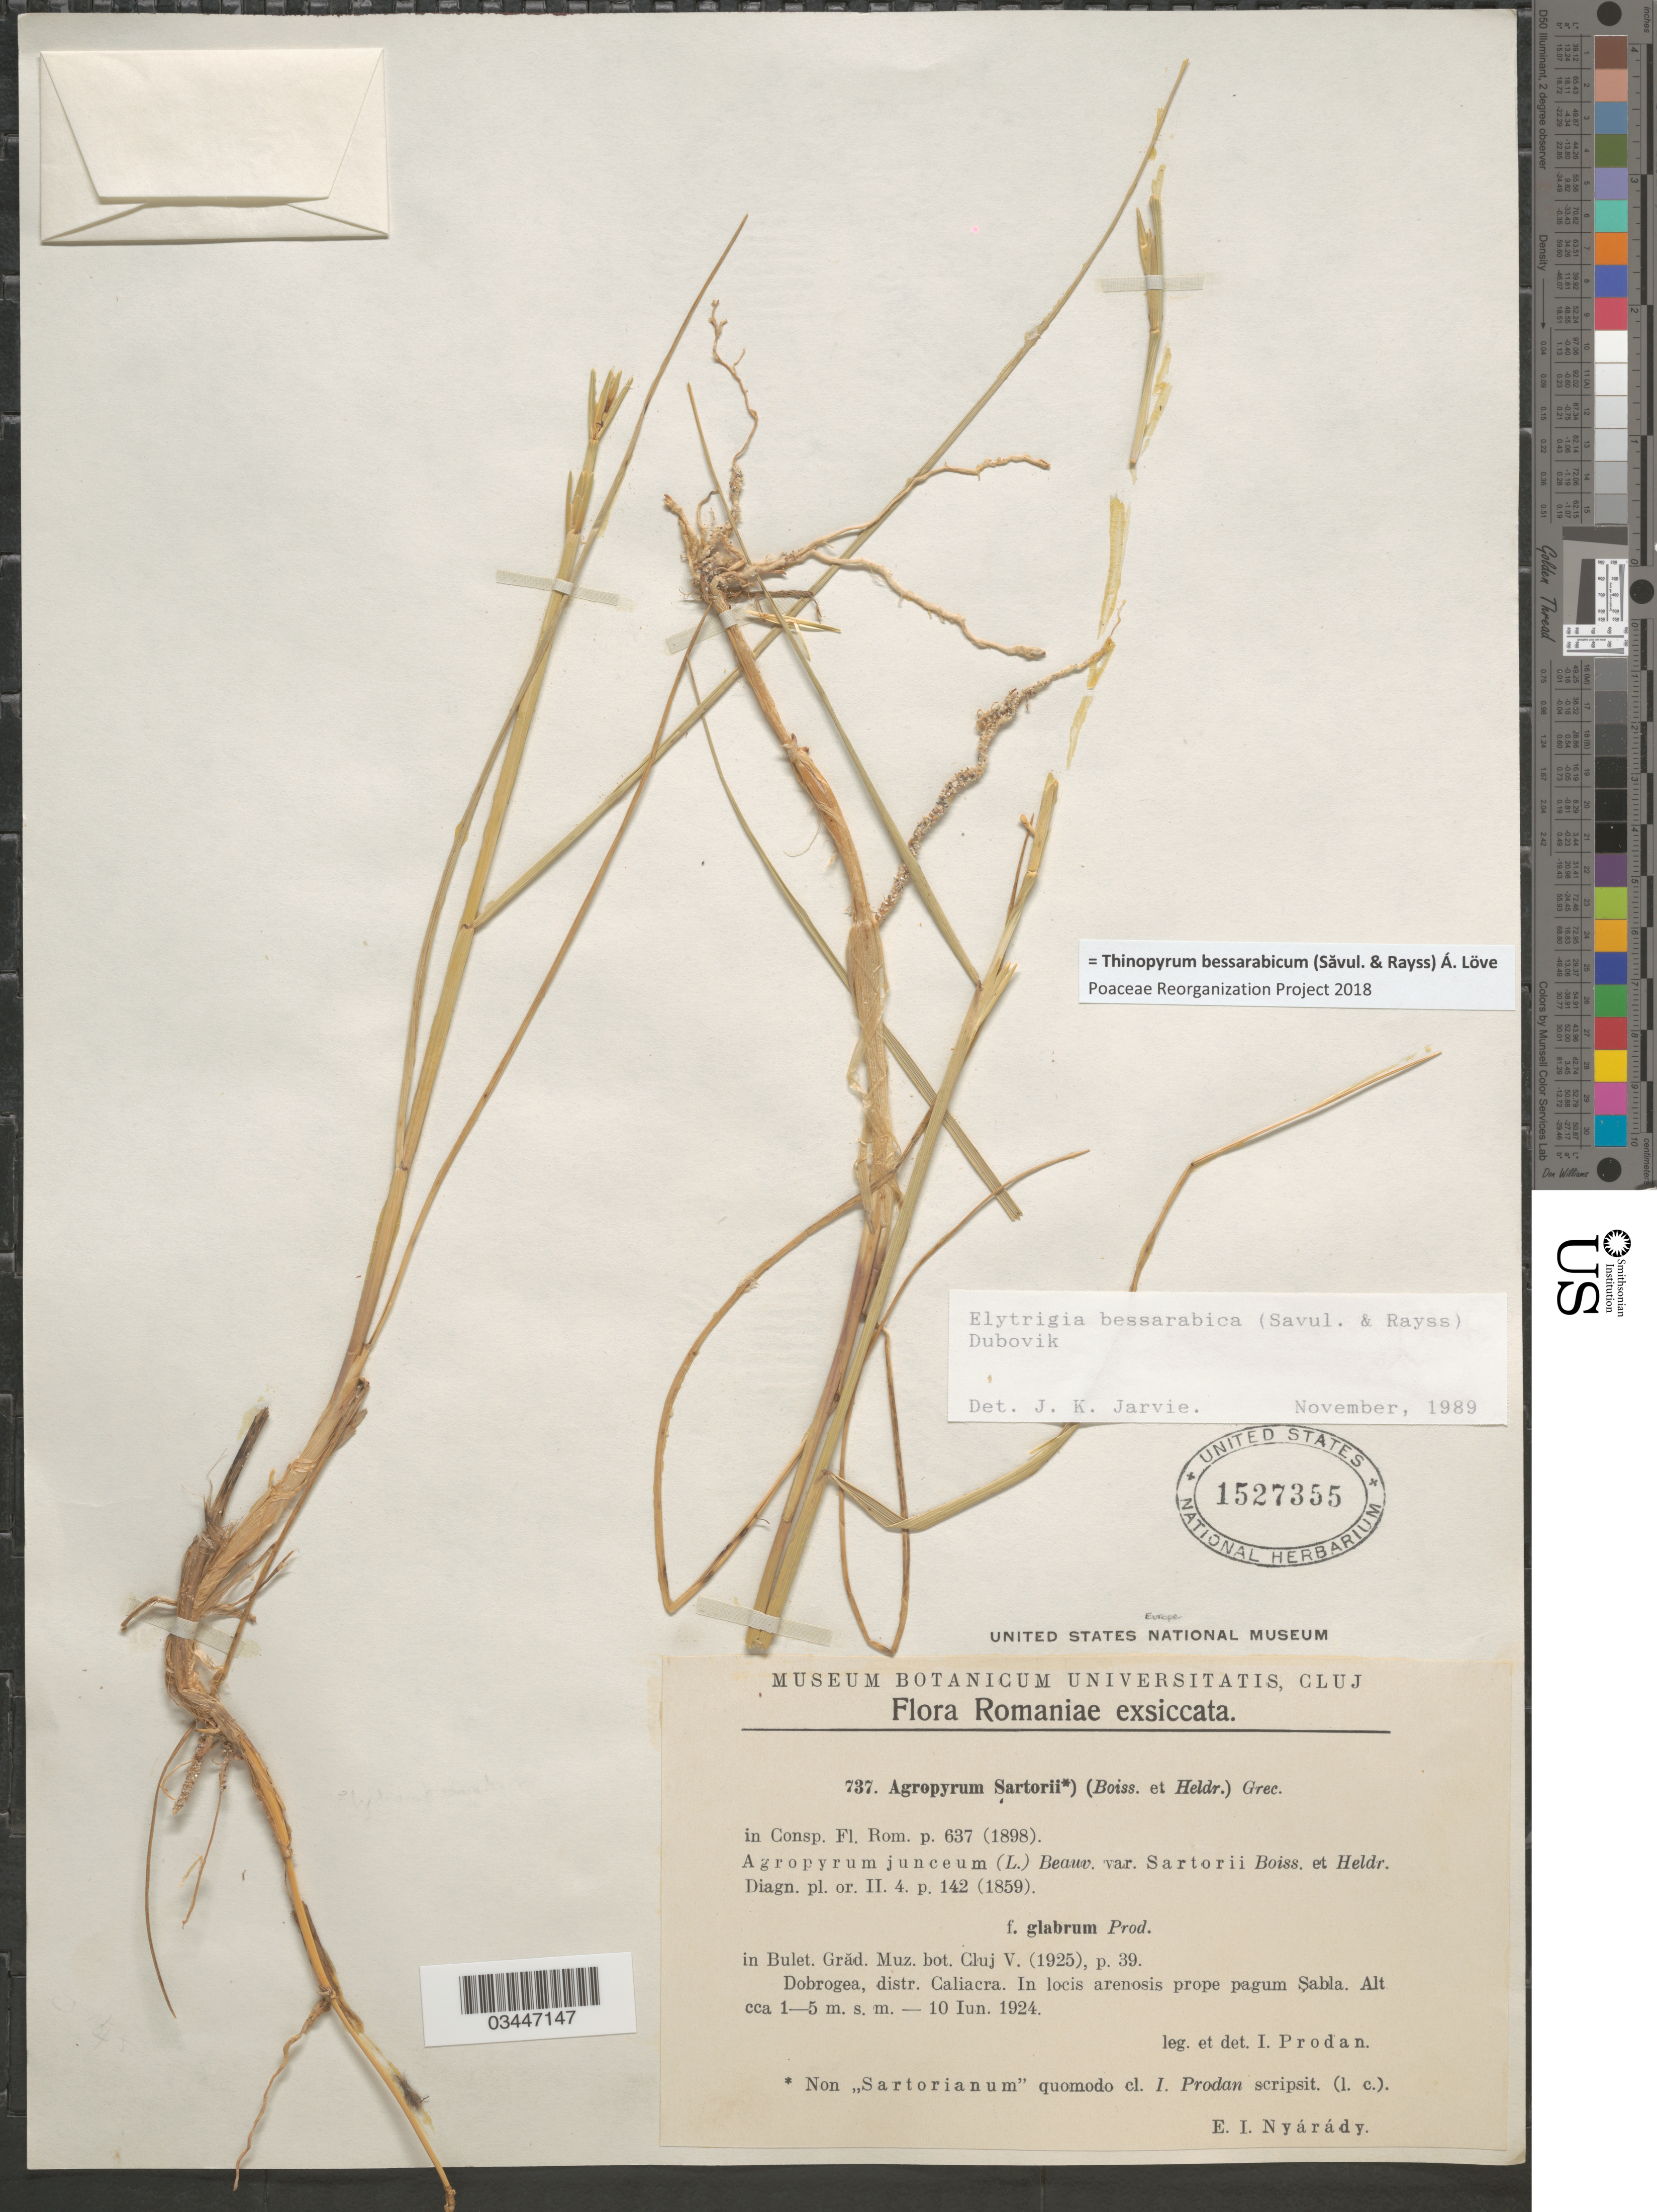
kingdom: Plantae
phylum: Tracheophyta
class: Liliopsida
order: Poales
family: Poaceae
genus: Thinopyrum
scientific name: Thinopyrum bessarabicum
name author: (Săvul. & Rayss) Á. Löve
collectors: I. Prodán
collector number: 737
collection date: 1924-06-10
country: Romania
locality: Romaniae. Dobrogea, distr. Caliacra. In locis arenosis prope pagum Şabla.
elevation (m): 1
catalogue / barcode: US 1527355